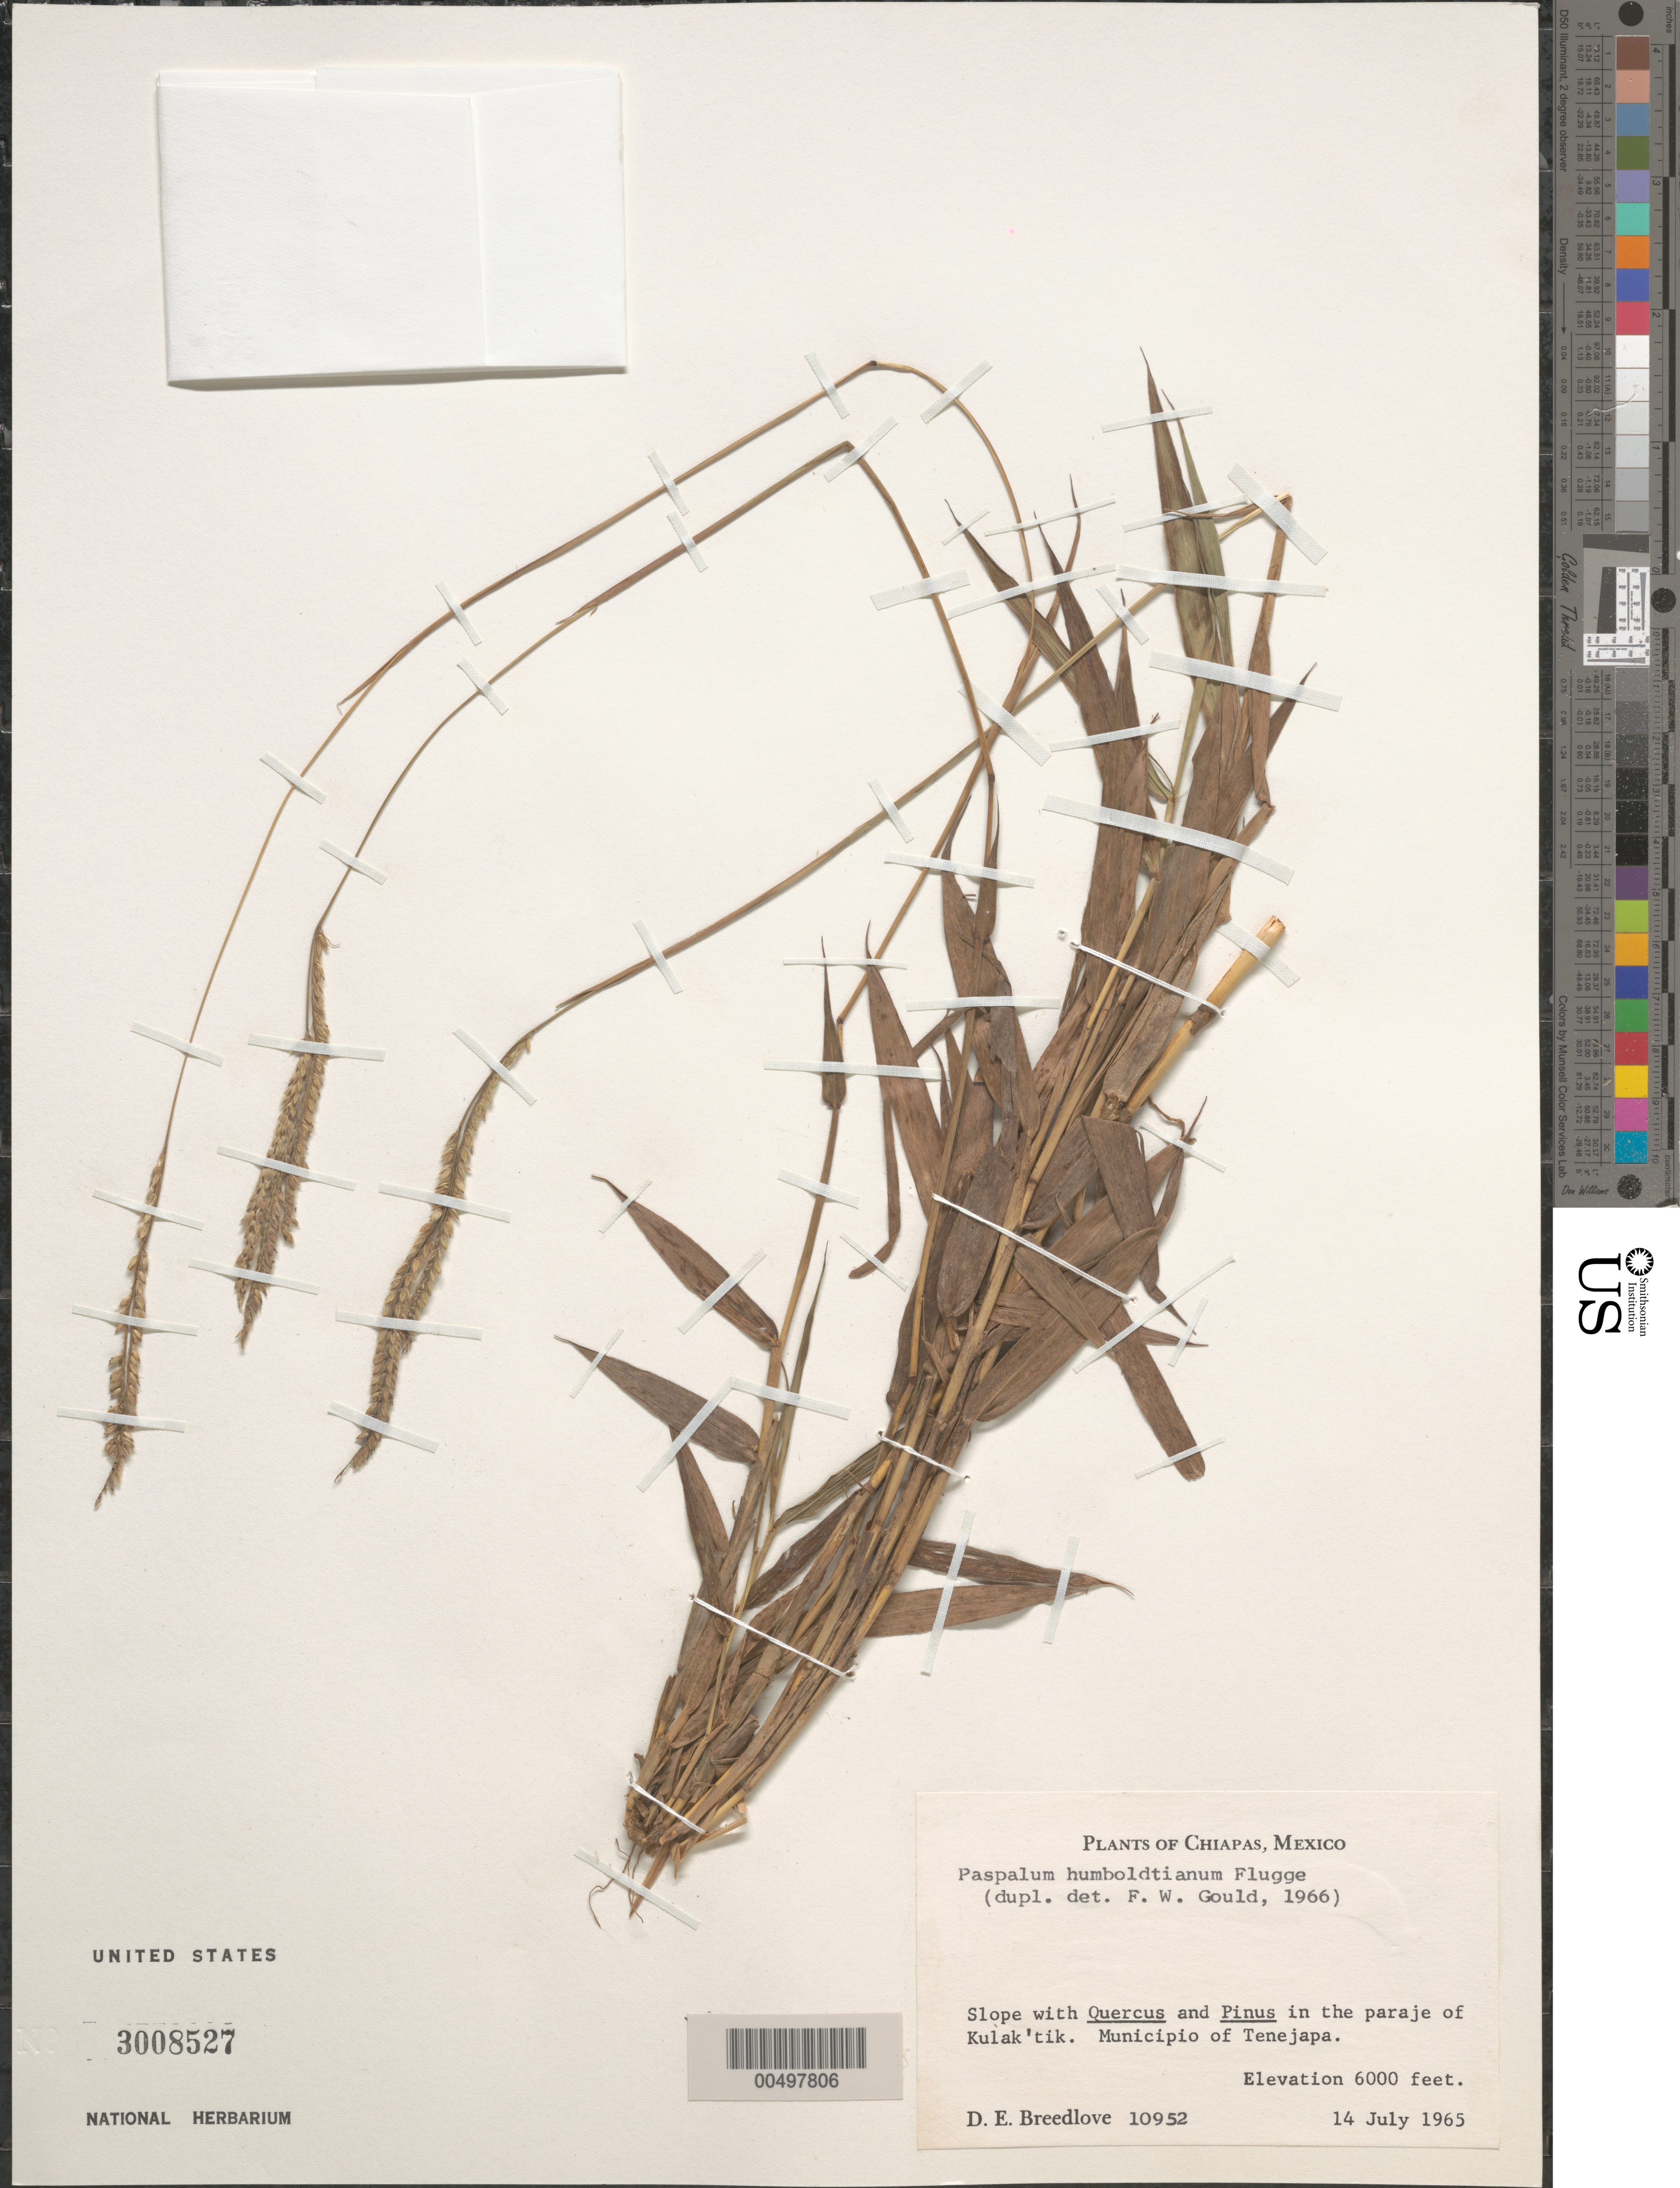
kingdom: Plantae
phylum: Tracheophyta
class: Liliopsida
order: Poales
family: Poaceae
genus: Paspalum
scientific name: Paspalum humboldtianum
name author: Flüggé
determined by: Gould, F. W.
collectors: D. E. Breedlove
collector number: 10952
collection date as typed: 14 Jul 1965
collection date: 1965-07-14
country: Mexico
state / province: Chiapas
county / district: Tenejapa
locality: In the paraje of Kulak'tik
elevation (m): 1829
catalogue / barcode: US 3008527